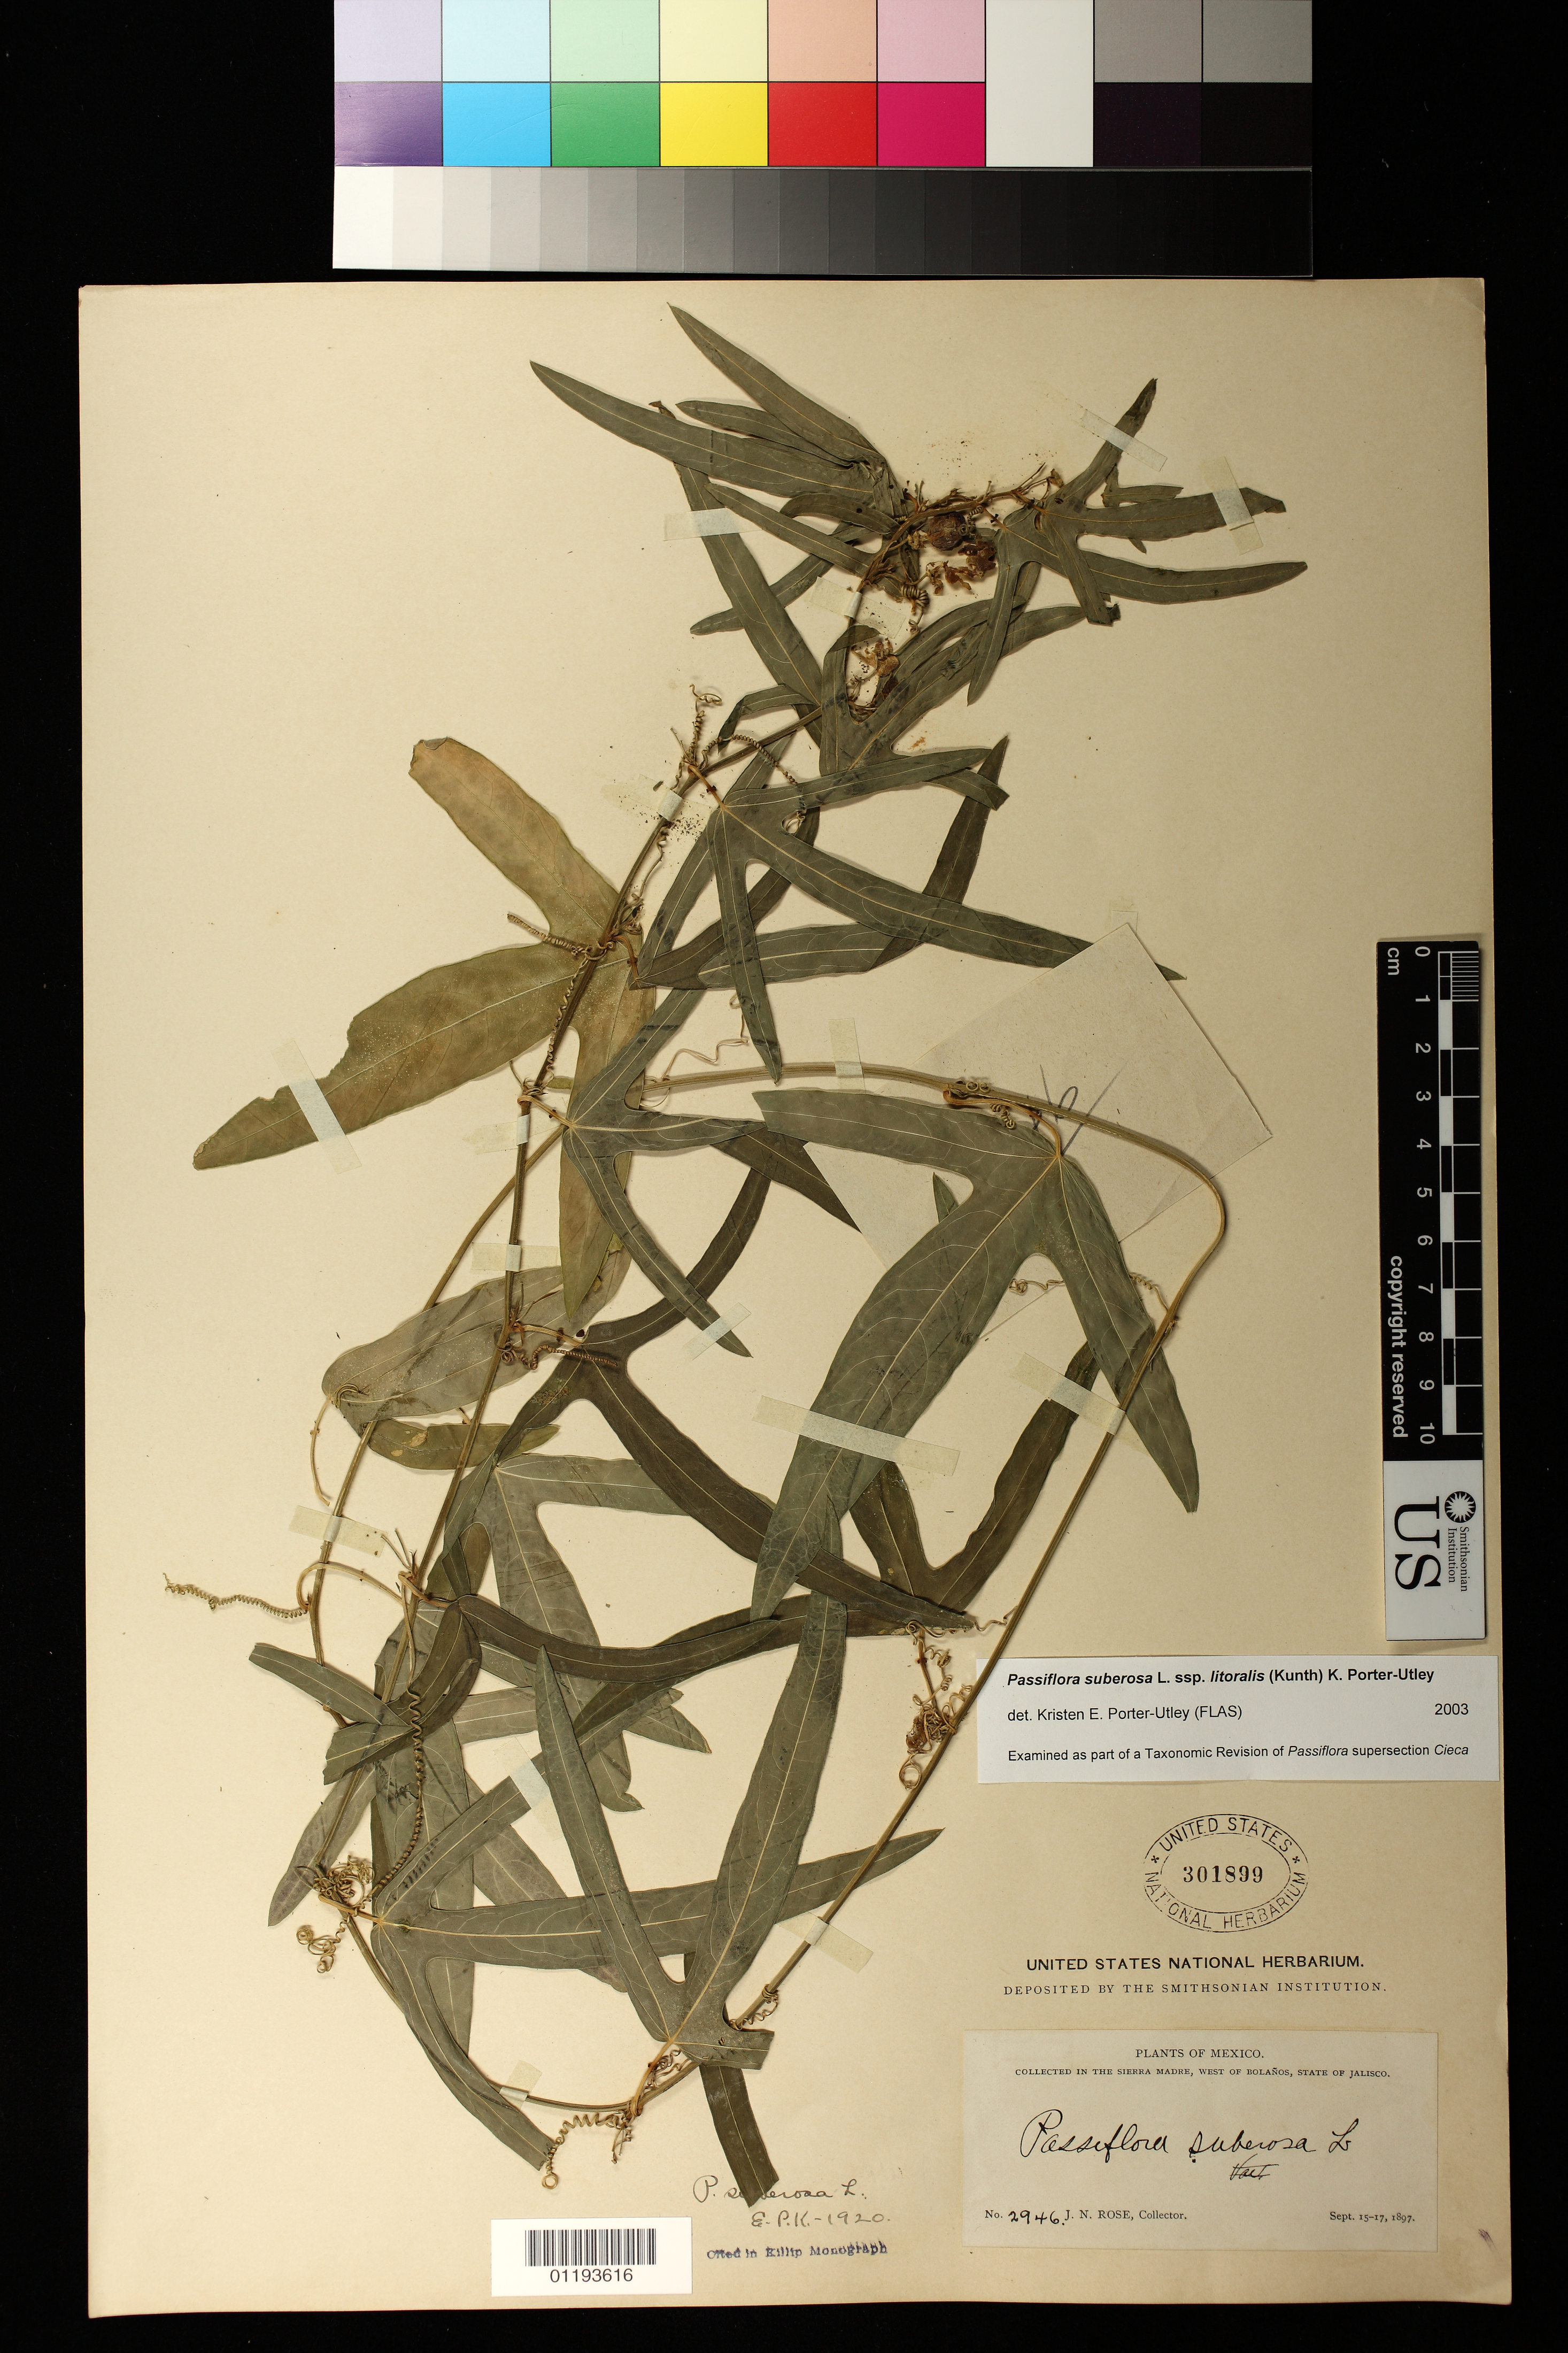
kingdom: Plantae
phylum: Tracheophyta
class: Magnoliopsida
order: Malpighiales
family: Passifloraceae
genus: Passiflora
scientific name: Passiflora suberosa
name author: L.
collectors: J. N. Rose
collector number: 2946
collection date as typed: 1897-09-15 1897-09-17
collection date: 1897-09-15/1897-09-17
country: Mexico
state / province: Jalisco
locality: Sierra Madre, West of Bolanos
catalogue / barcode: US 301899